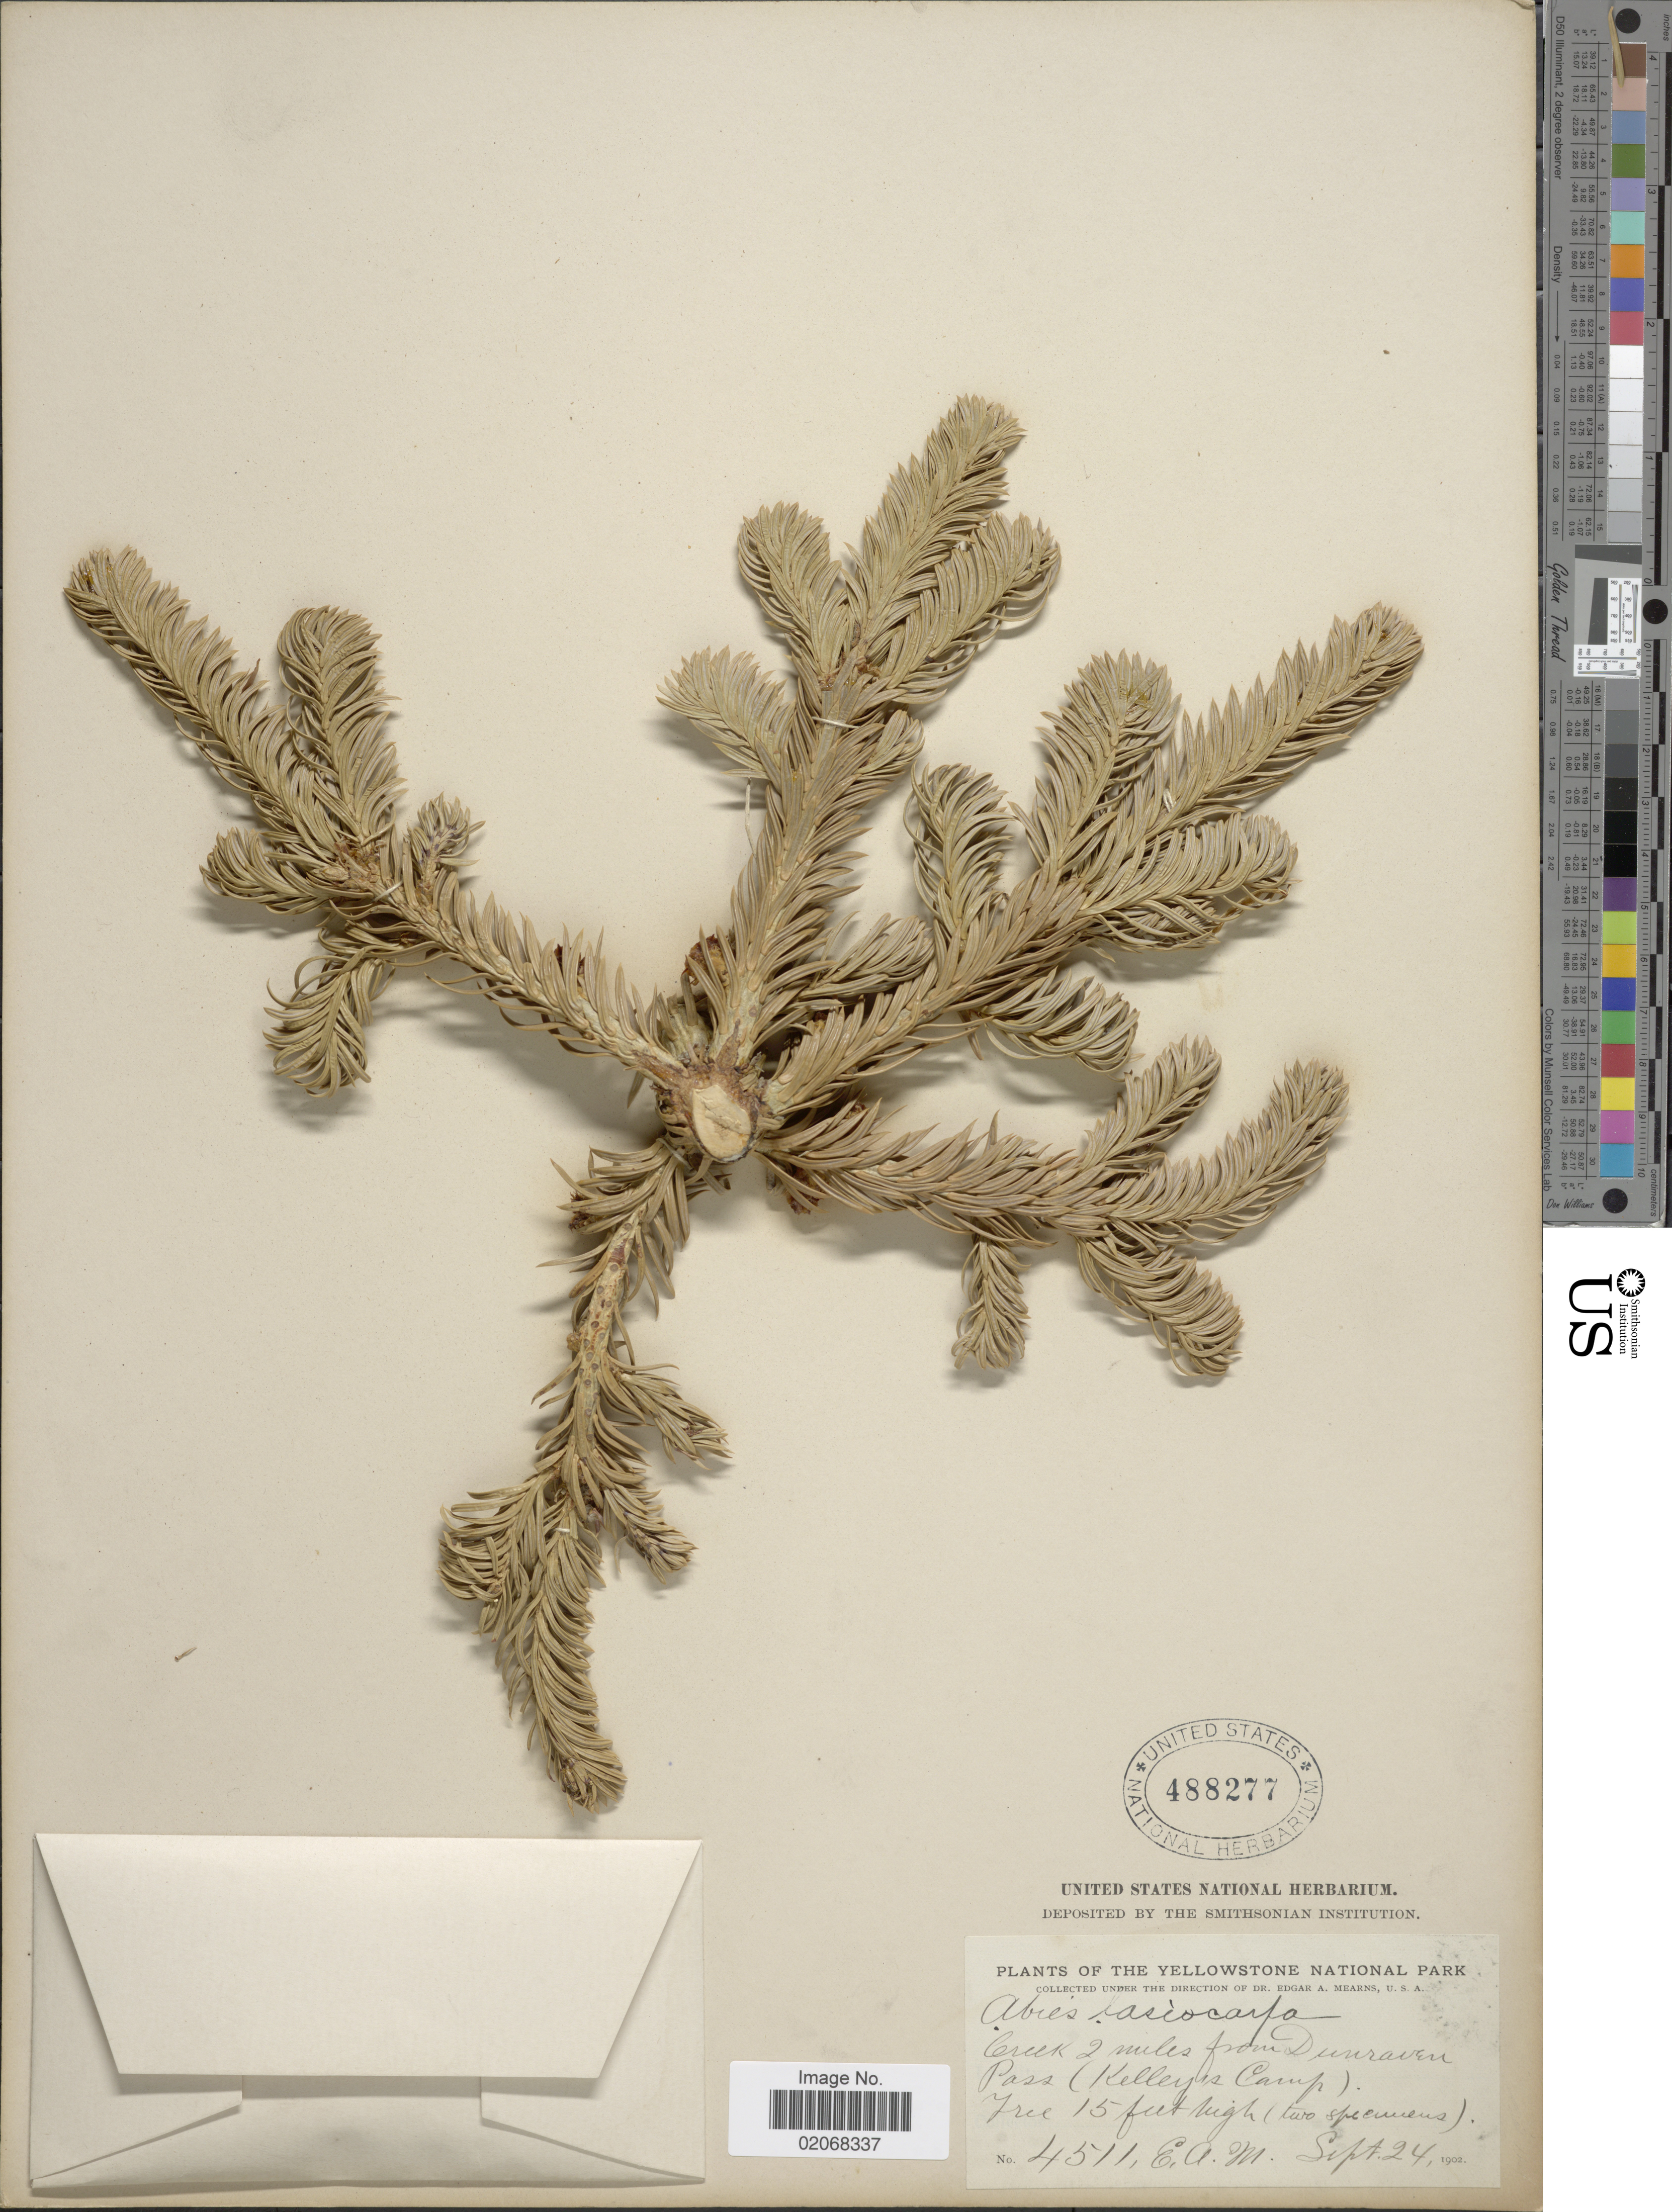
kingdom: Plantae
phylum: Tracheophyta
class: Pinopsida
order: Pinales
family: Pinaceae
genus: Abies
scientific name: Abies lasiocarpa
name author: (Hook.) Nutt.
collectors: E. A. Mearns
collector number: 4511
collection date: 1902-09-24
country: United States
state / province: Wyoming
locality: The Yellowstone National Park, Creek 2 miles from Dunraven Pass (Kelley's Camp)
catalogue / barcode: US 488277